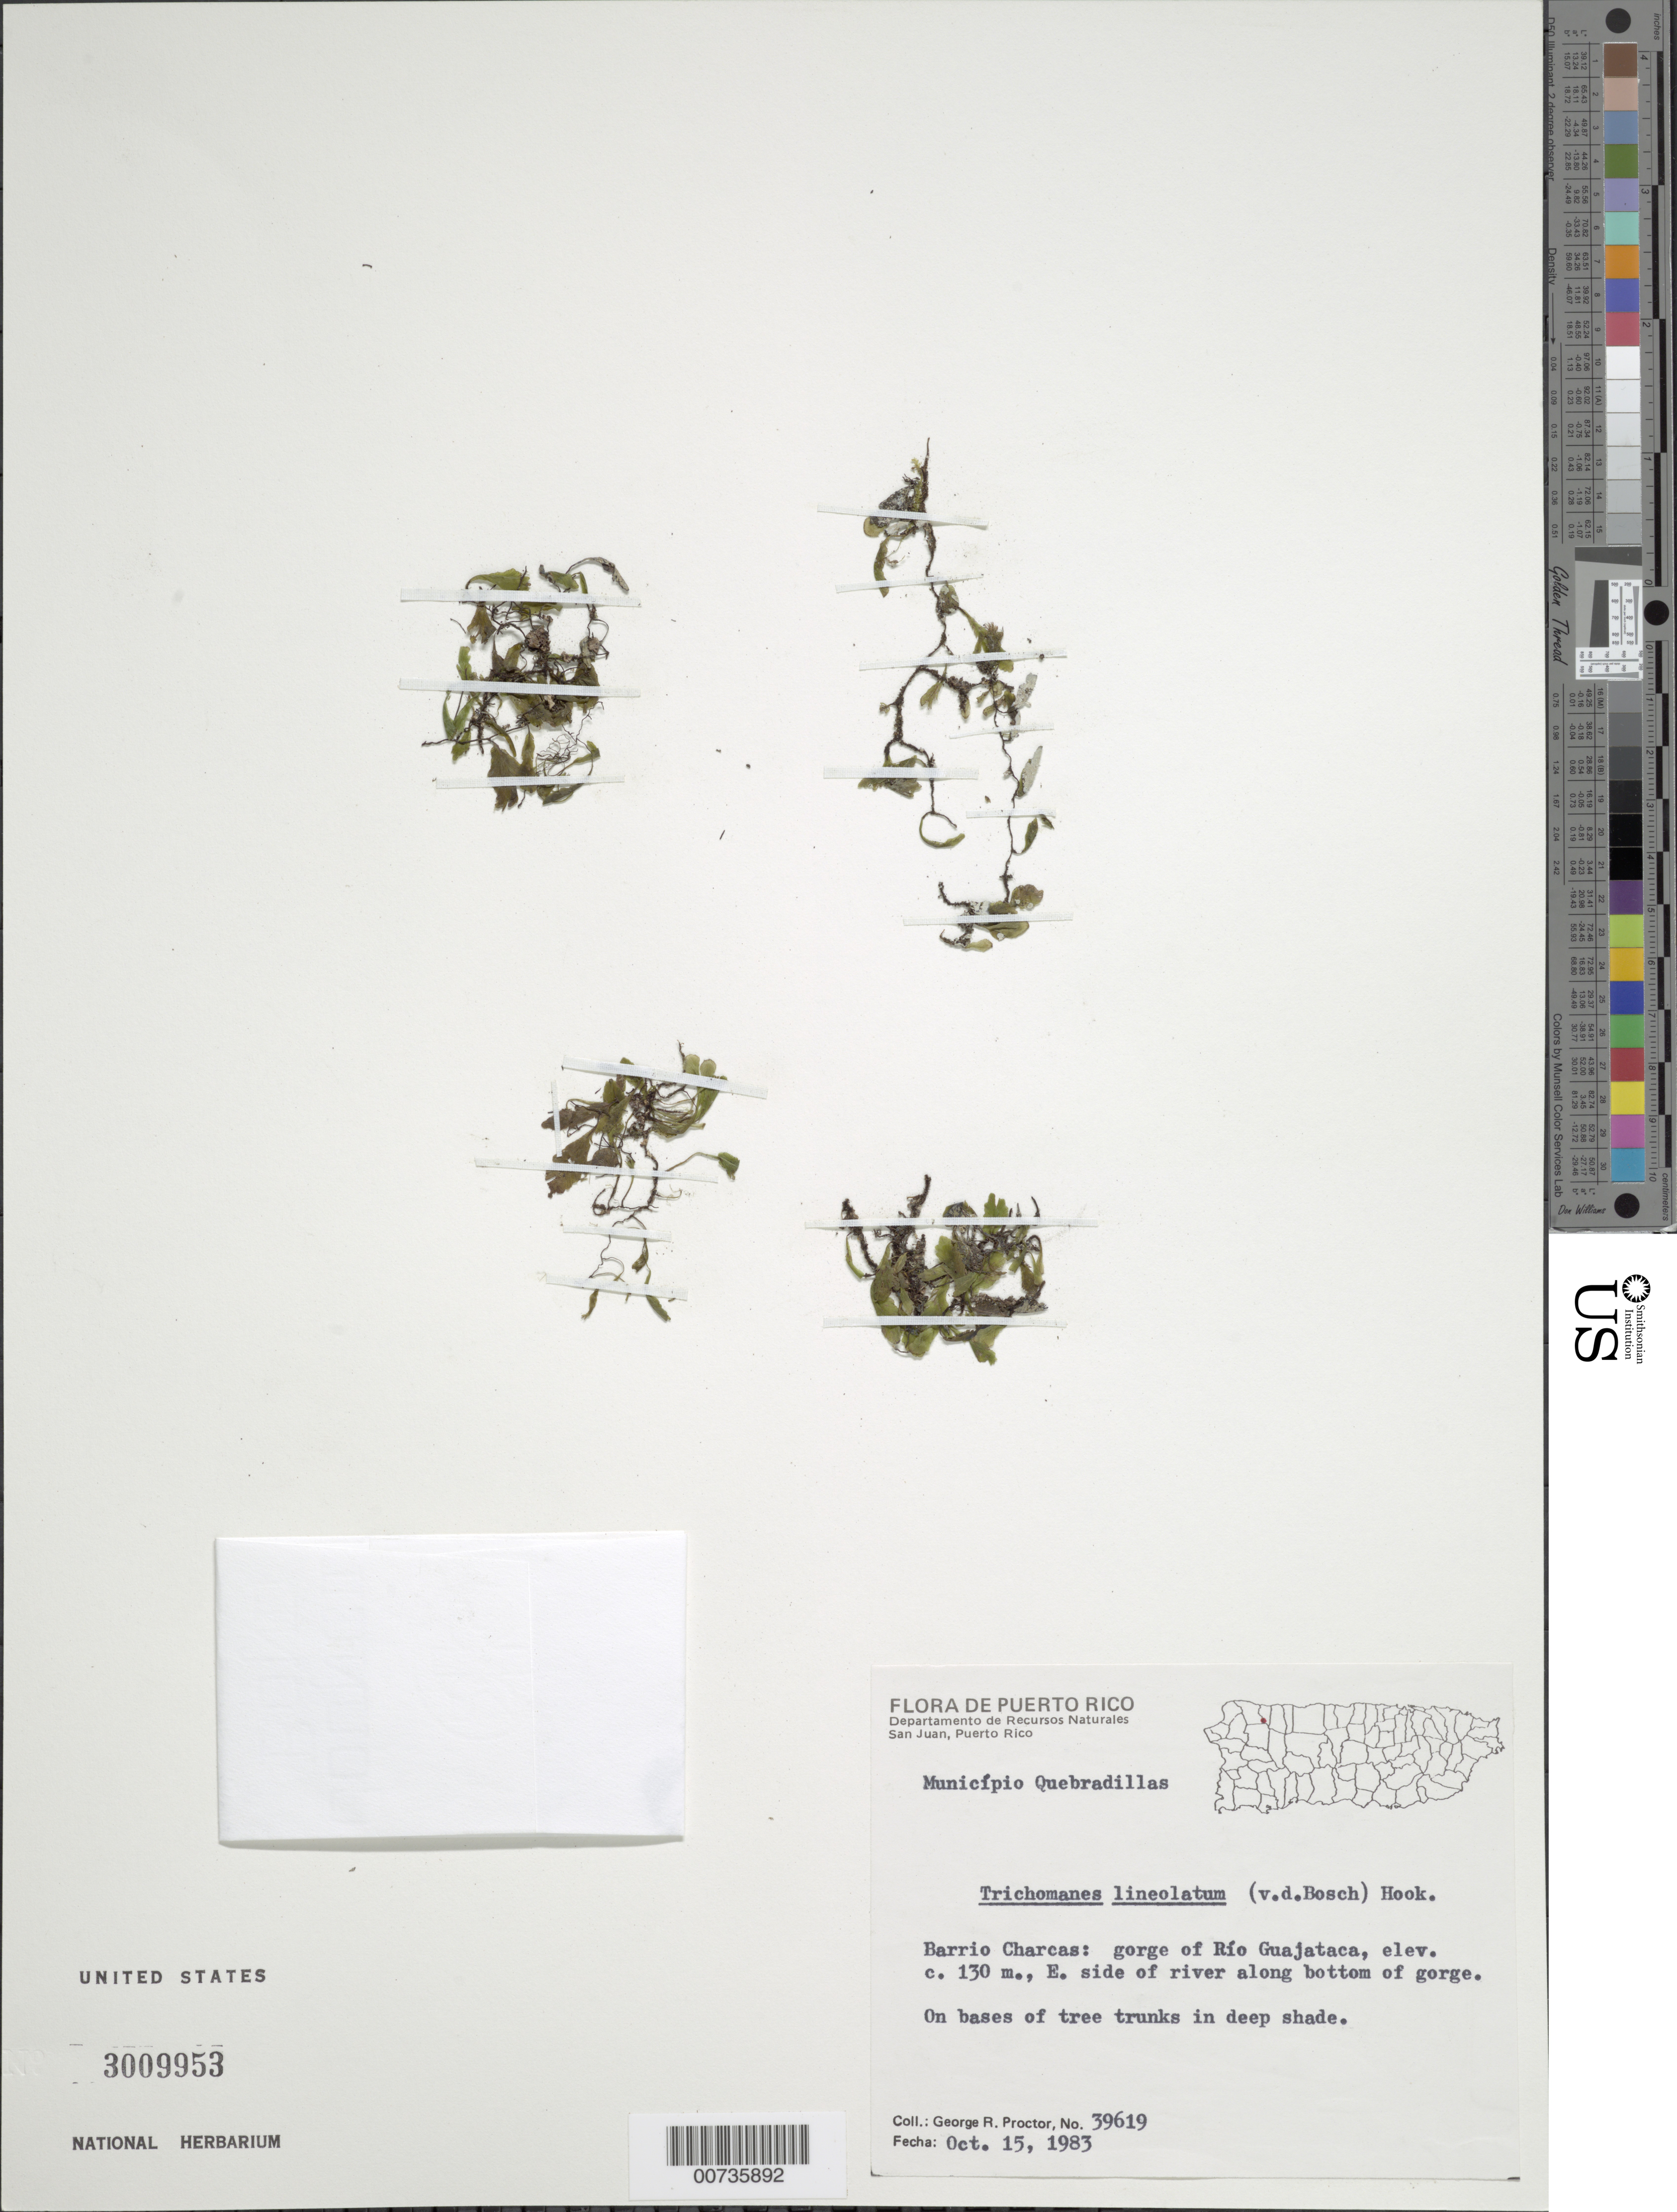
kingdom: Plantae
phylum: Tracheophyta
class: Polypodiopsida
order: Hymenophyllales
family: Hymenophyllaceae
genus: Didymoglossum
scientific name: Didymoglossum lineolatum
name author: Bosch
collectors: G. R. Proctor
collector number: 39619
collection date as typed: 15 Oct 1983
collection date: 1983-10-15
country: Puerto Rico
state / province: Quebradillas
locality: Barrio Charcas: gorge of Río Guajataca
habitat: E side of river along bottom of gorge; on bases of tree trunks in deep shade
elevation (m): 130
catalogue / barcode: US 3009953